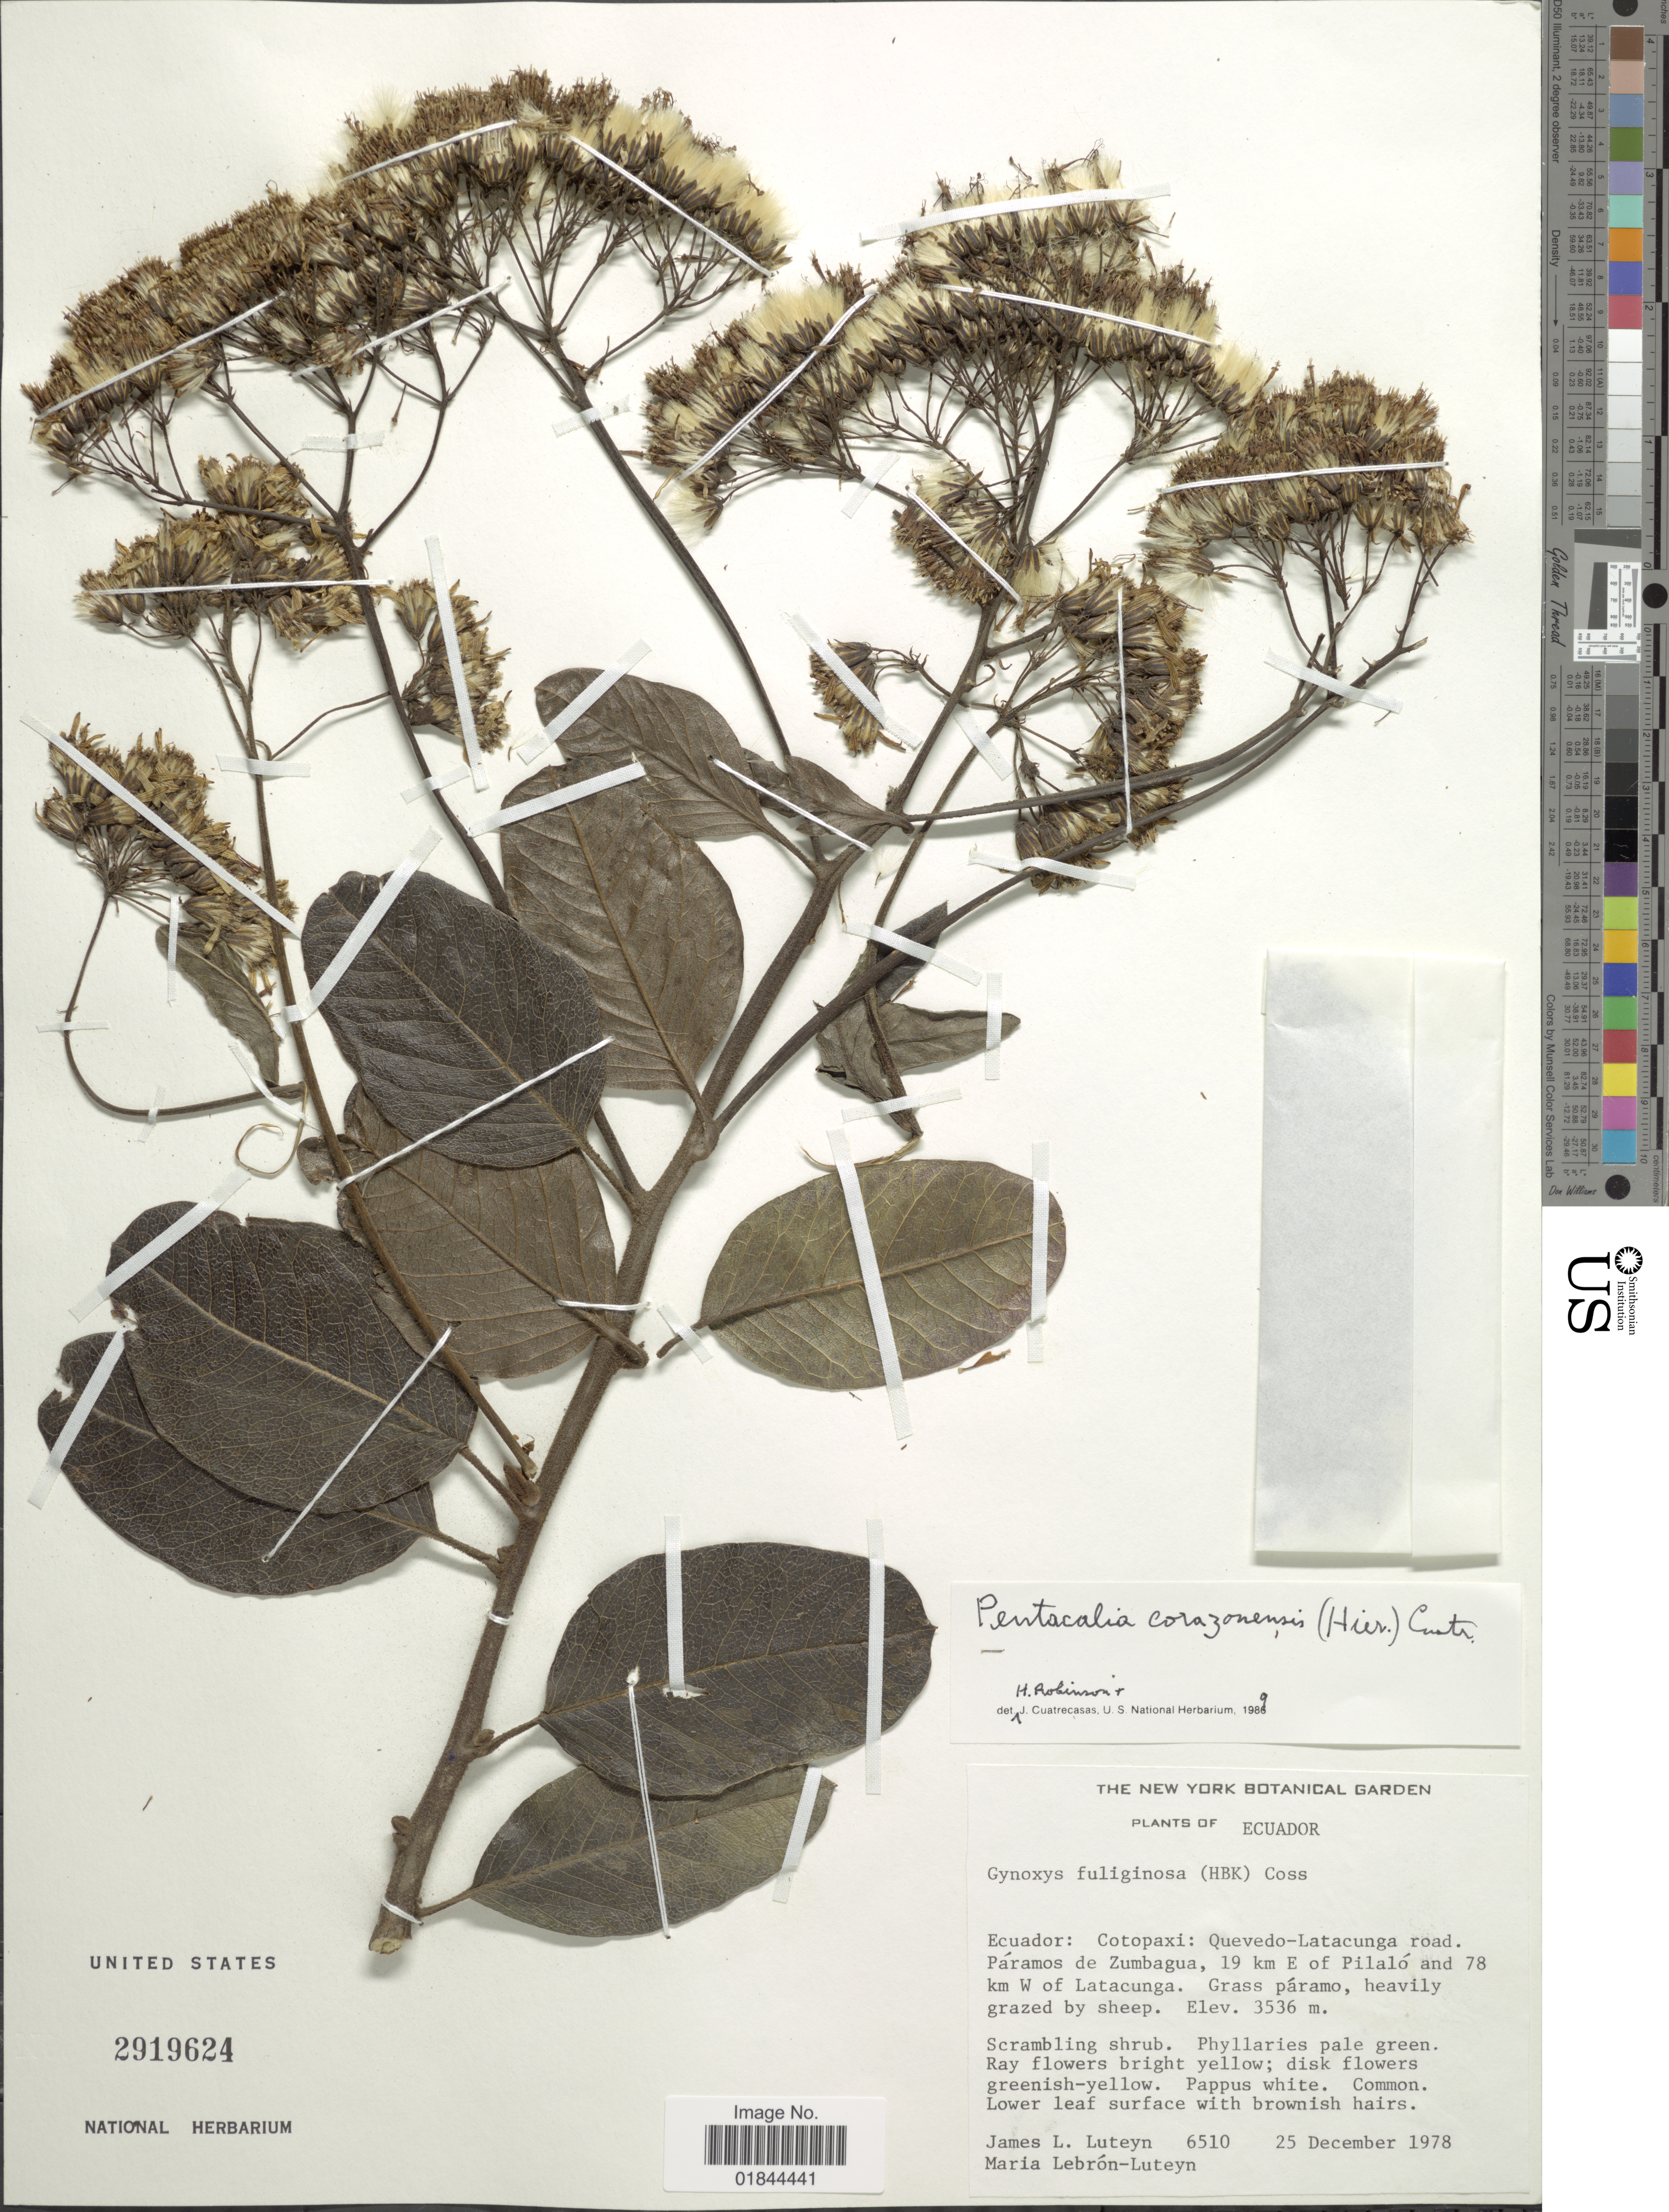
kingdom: Plantae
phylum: Tracheophyta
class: Magnoliopsida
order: Asterales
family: Asteraceae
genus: Pentacalia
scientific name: Pentacalia corazonensis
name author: (Hieron.) Cuatrec.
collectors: J. L. Luteyn & M. L. Lebrón-Luteyn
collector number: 650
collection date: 1978-12-25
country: Ecuador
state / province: Cotopaxi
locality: Quevedo-Latacunga road. Páramos de Zumbagua, 19 km E of Pilaló and 78 km W of Latacunga. Grass páramo, heavily grazed by sheep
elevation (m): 3536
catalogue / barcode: US 2919624